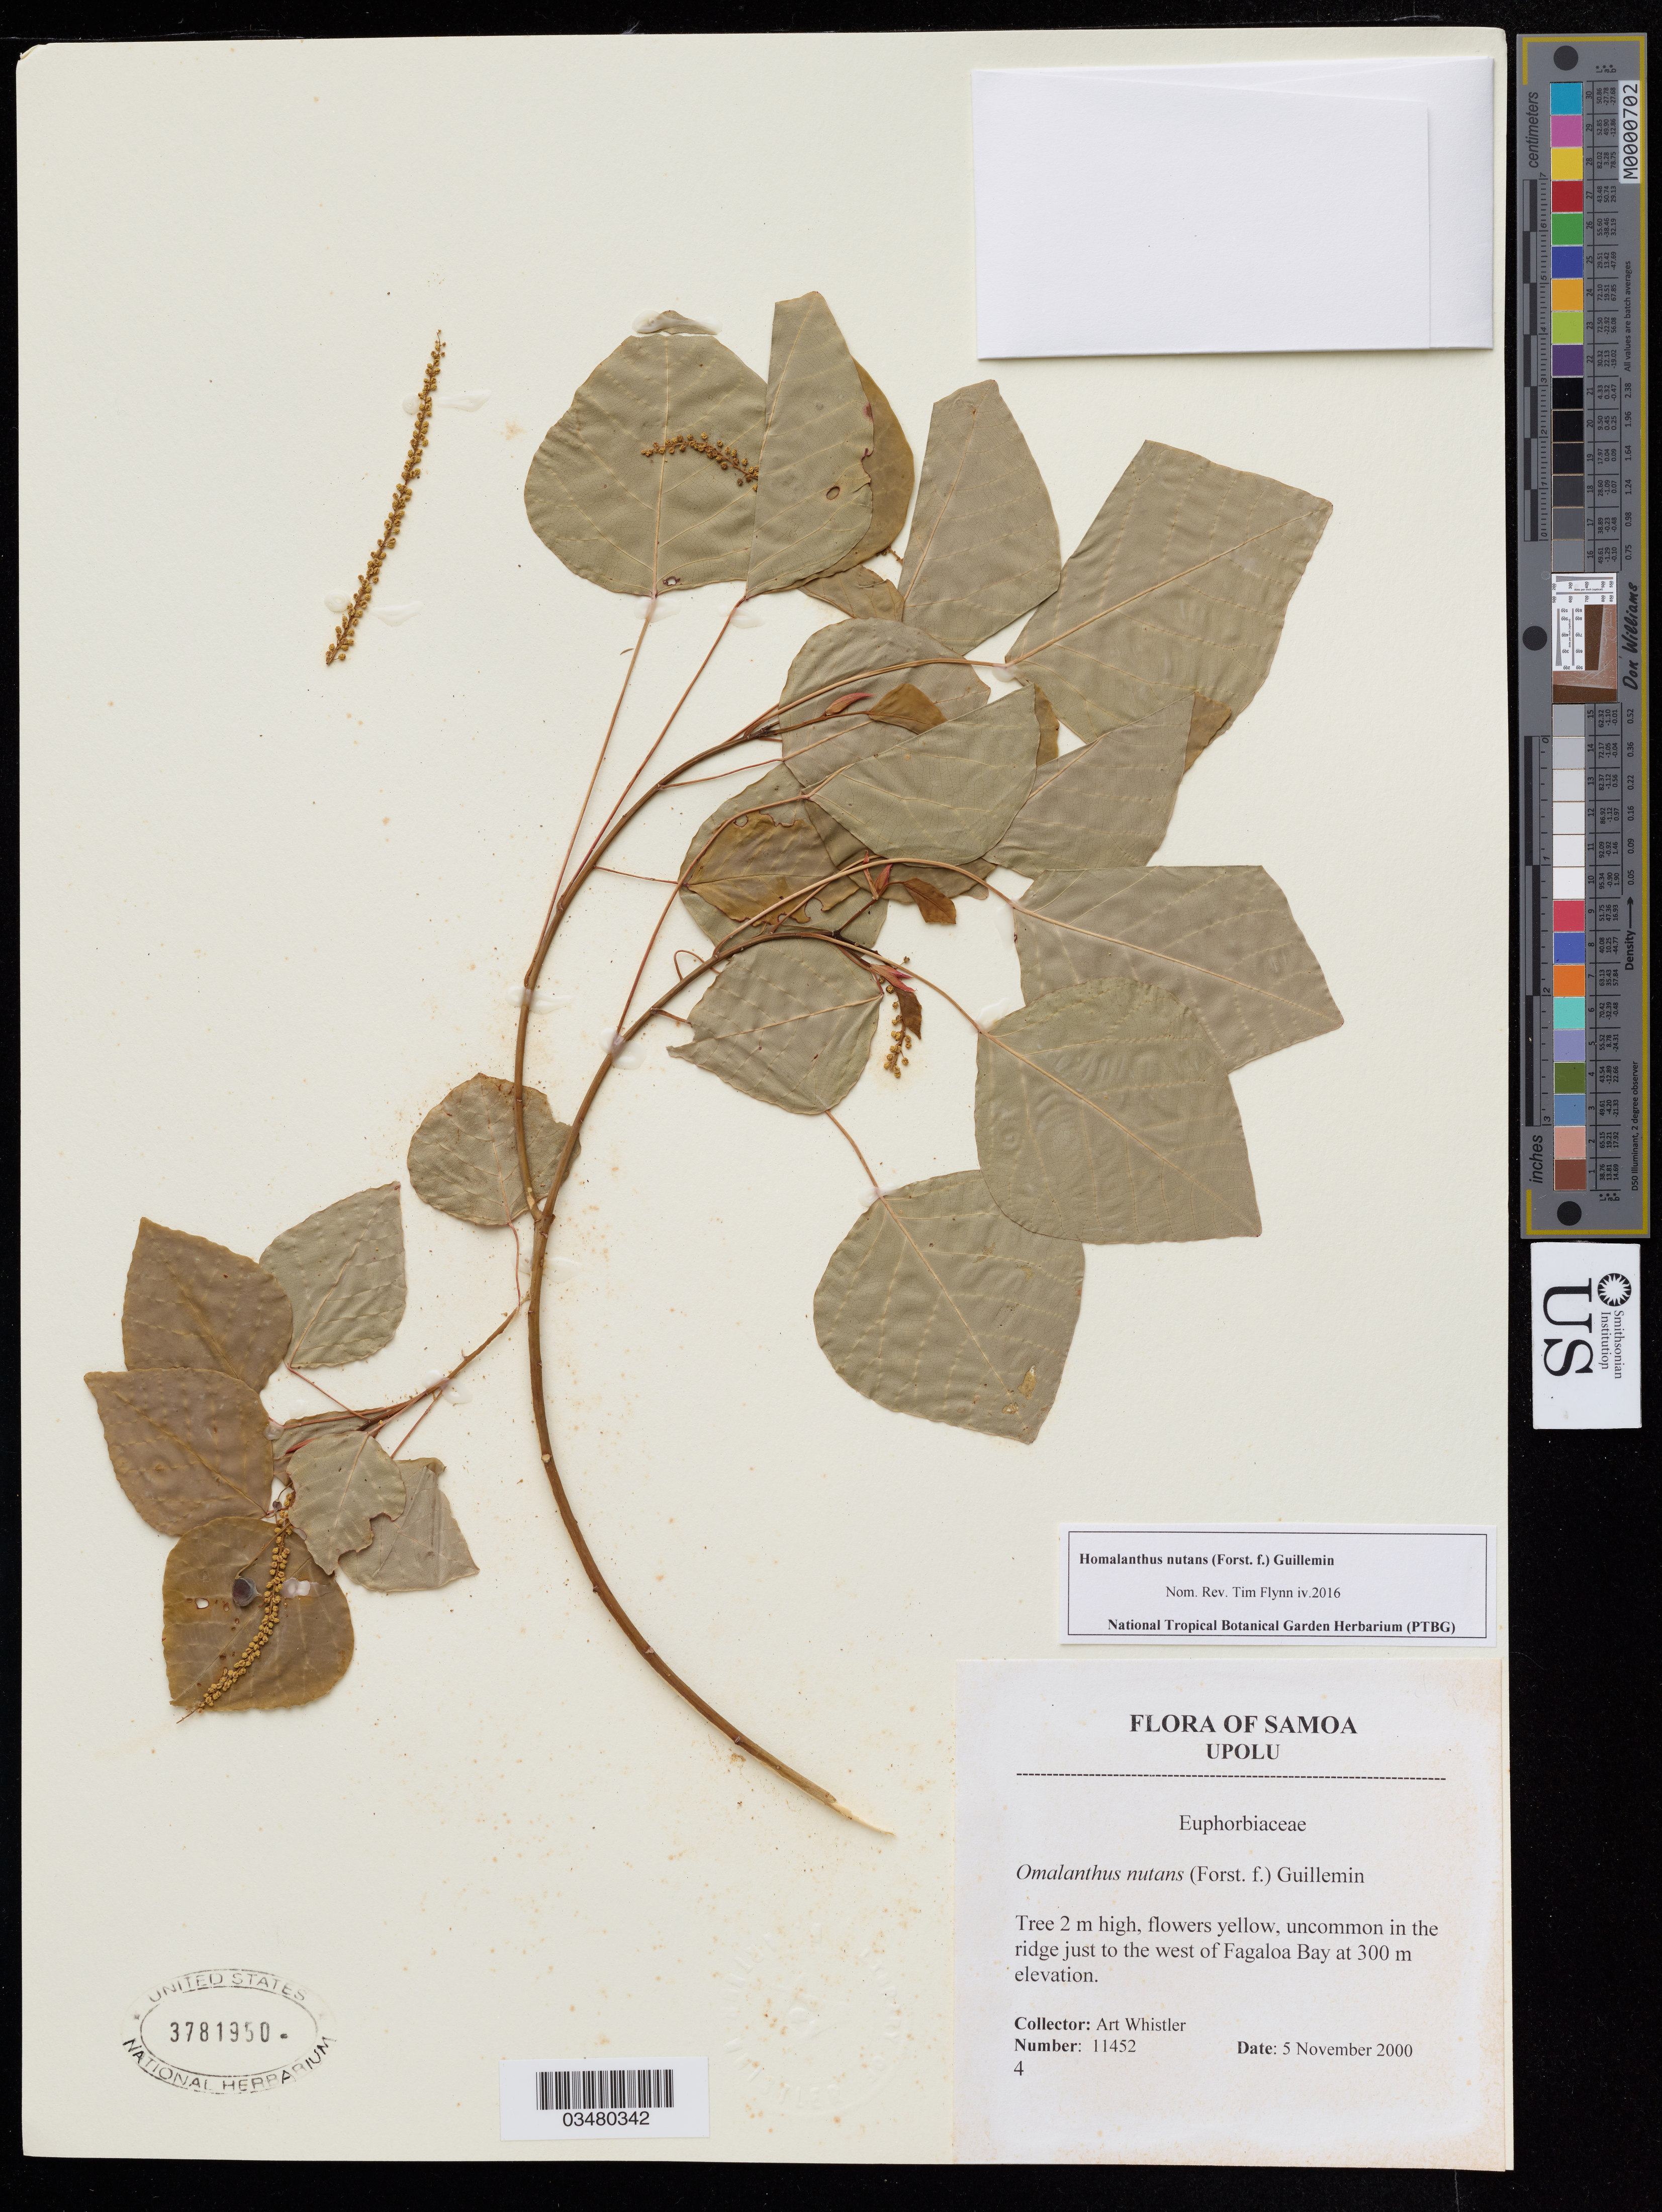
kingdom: Plantae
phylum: Tracheophyta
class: Magnoliopsida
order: Malpighiales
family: Euphorbiaceae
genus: Homalanthus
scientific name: Homalanthus nutans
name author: (G. Forst.) Guill.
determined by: Flynn, T. W.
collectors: A. Whistler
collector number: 11452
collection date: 2000-11-05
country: Samoa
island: Upolu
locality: Ridge just to the west of Fagaloa Bay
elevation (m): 300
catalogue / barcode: US 3781950